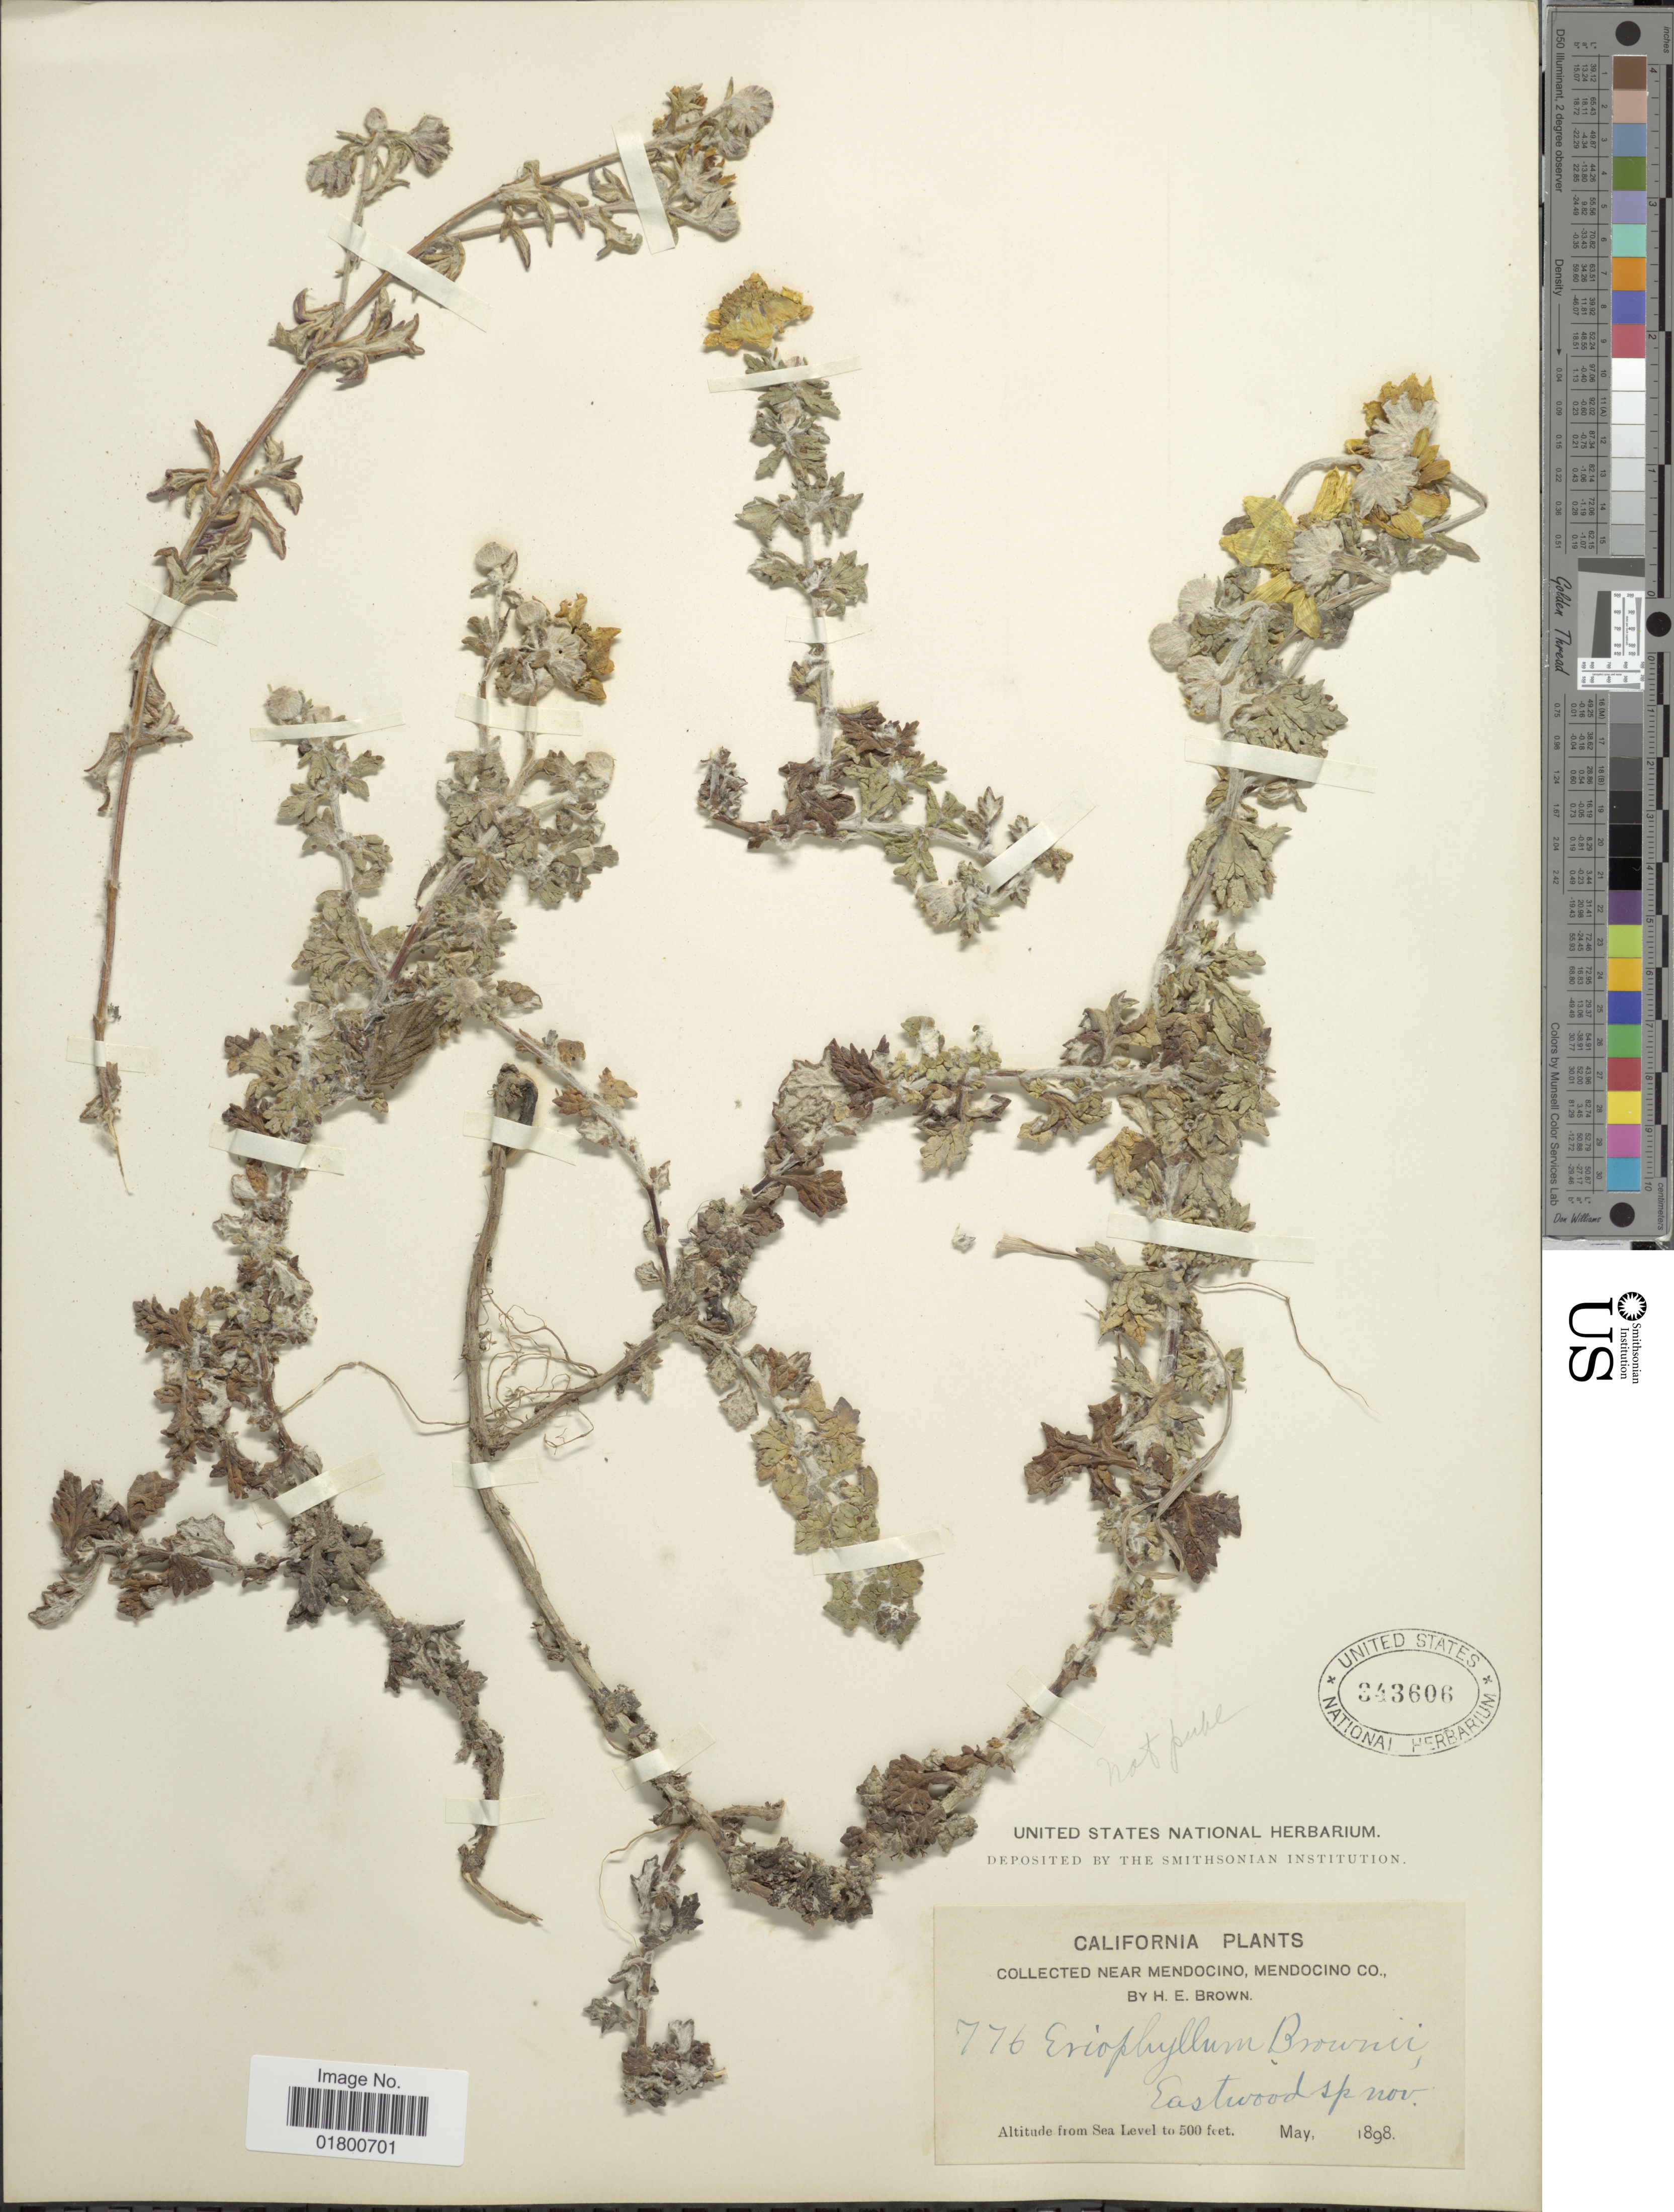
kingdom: Plantae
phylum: Tracheophyta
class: Magnoliopsida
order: Asterales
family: Asteraceae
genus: Eriophyllum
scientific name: Eriophyllum sp.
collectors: H. E. Brown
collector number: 776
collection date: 1898-05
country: United States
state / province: California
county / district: Mendocino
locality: Near Mendocino, Mendocino Co., Eastwood sp nov.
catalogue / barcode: US 343606